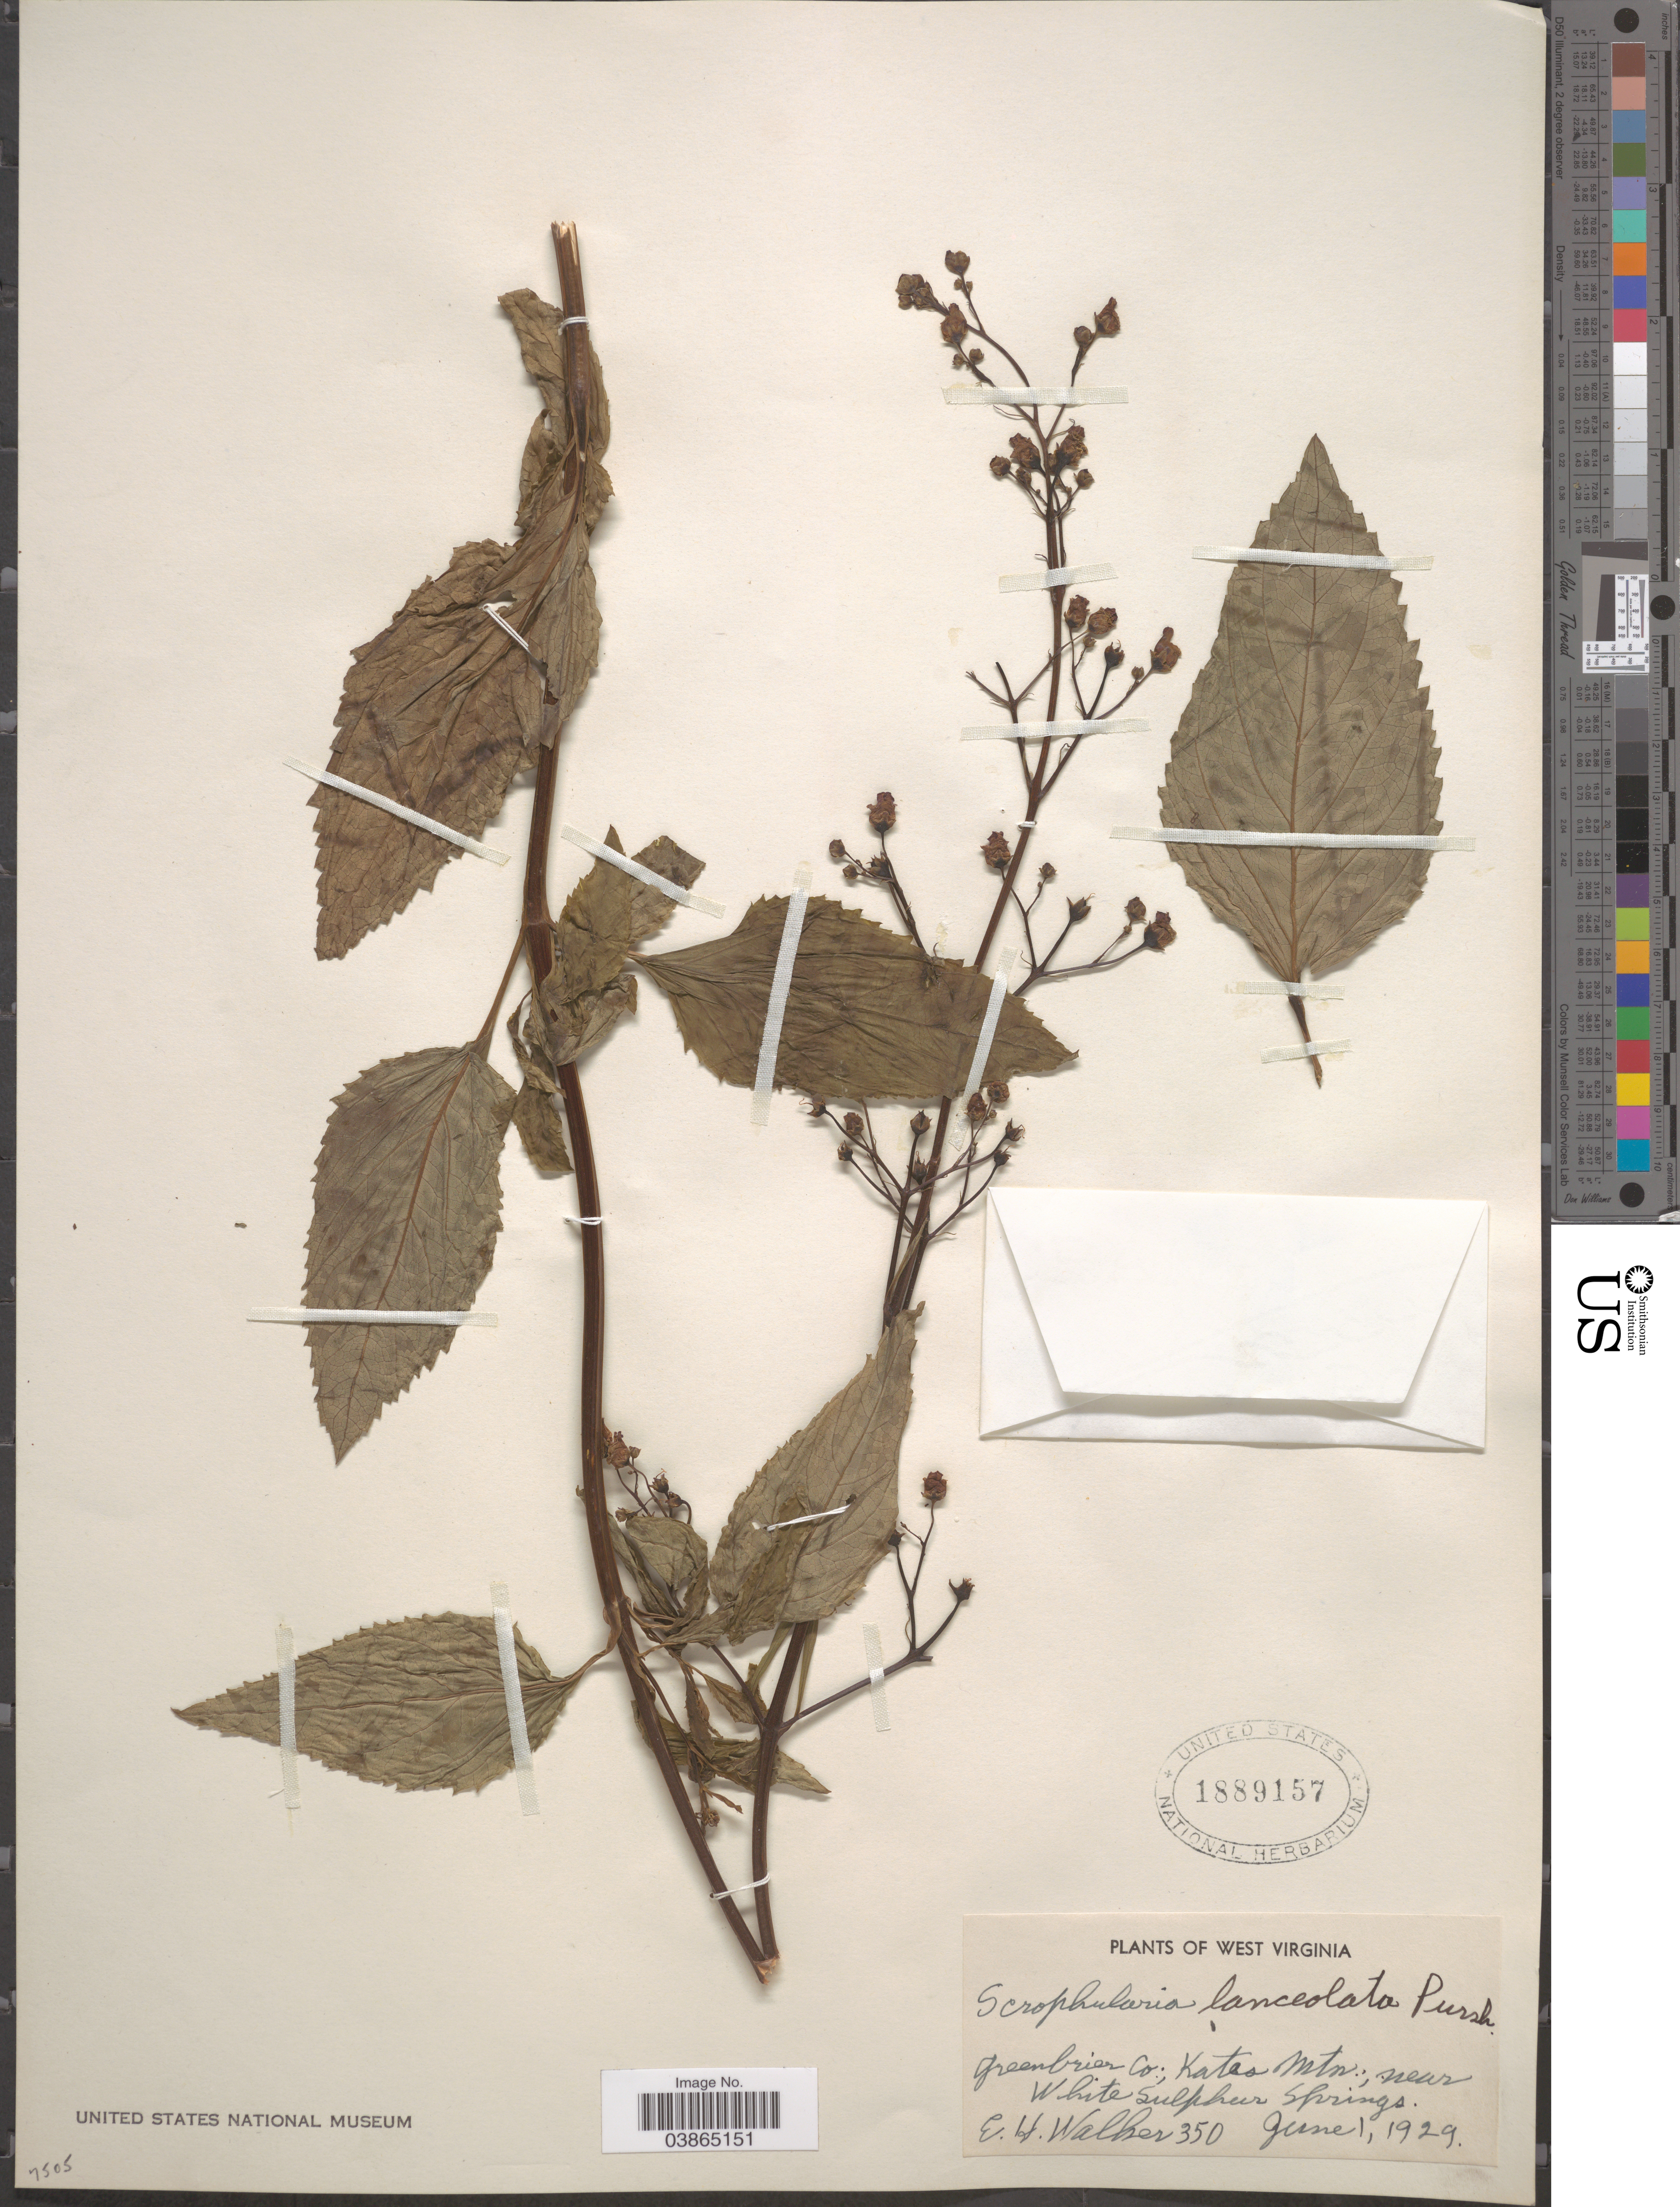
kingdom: Plantae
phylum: Tracheophyta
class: Magnoliopsida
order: Lamiales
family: Scrophulariaceae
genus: Scrophularia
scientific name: Scrophularia lanceolata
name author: Pursh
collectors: E. H. Walker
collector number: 350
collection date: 1929-06-01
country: United States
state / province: West Virginia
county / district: Greenbrier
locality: Greenbrier Co.; Kates Mtn,; near White Sulphur Springs.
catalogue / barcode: US 1889157